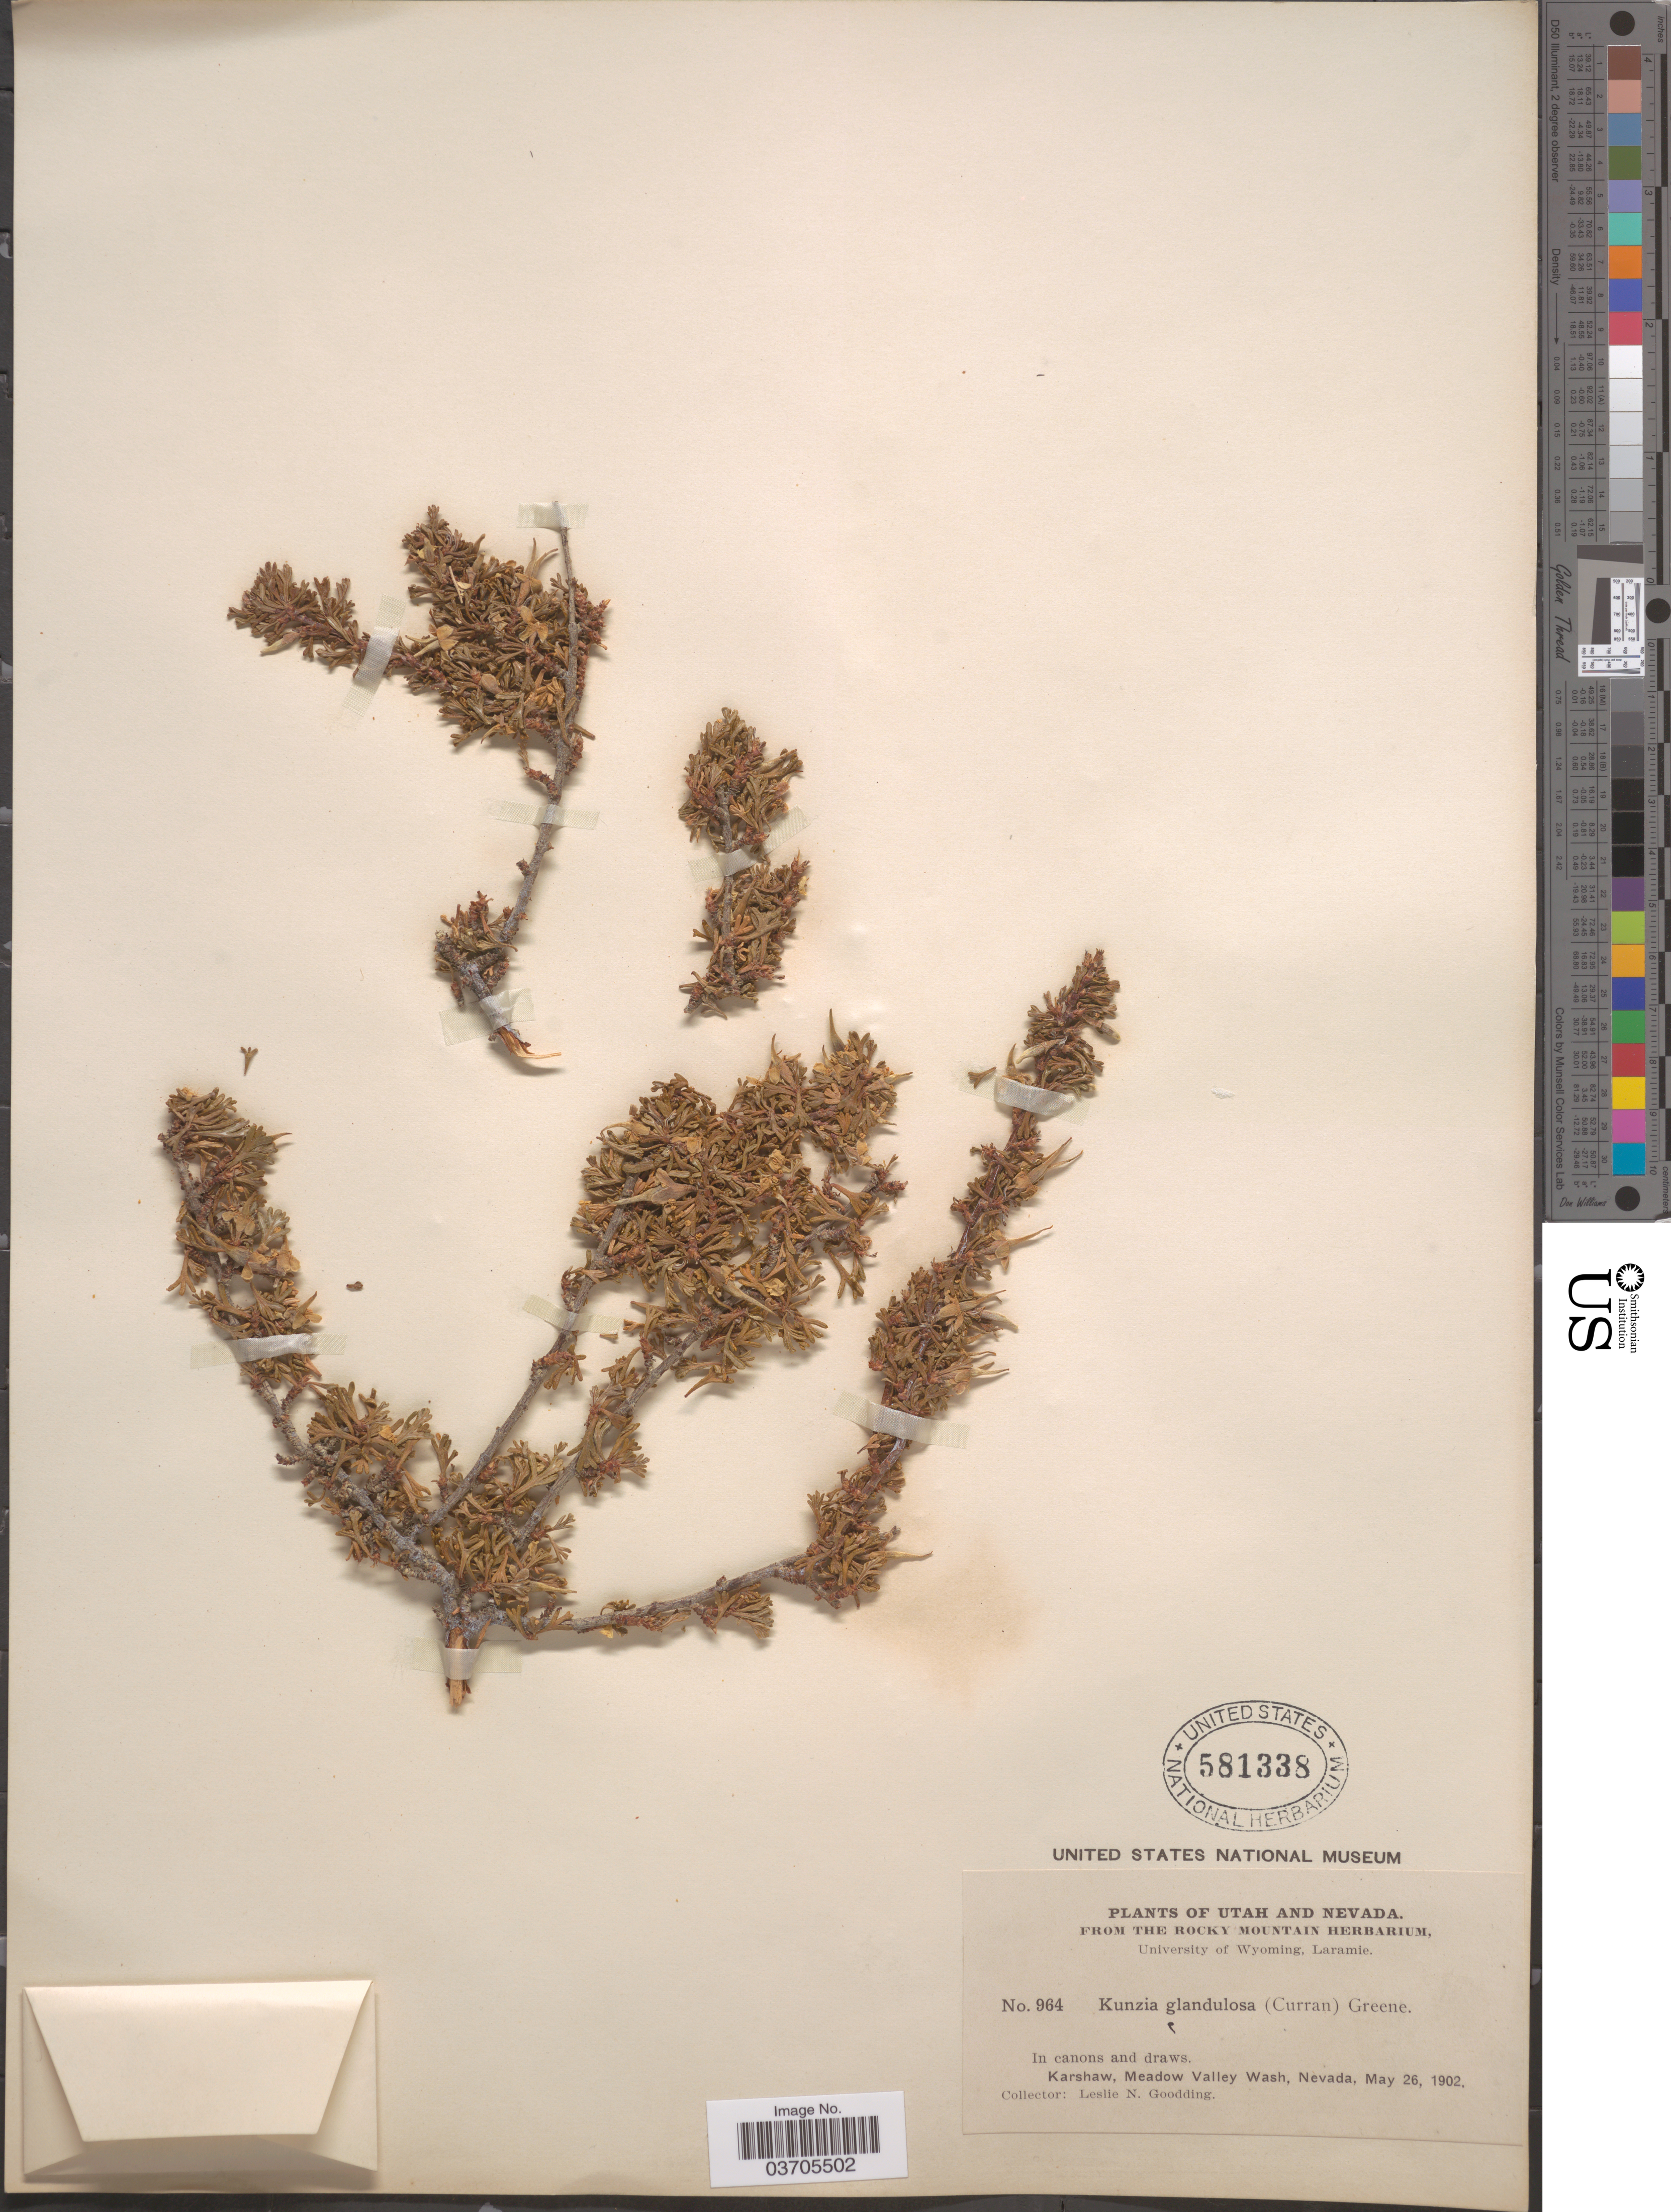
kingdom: Plantae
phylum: Tracheophyta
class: Magnoliopsida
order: Rosales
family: Rosaceae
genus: Purshia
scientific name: Purshia glandulosa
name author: Curran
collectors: L. N. Goodding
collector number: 964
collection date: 1902-05-26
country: United States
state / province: Nevada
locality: Karshaw, Meadow Valley Wash.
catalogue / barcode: US 581338